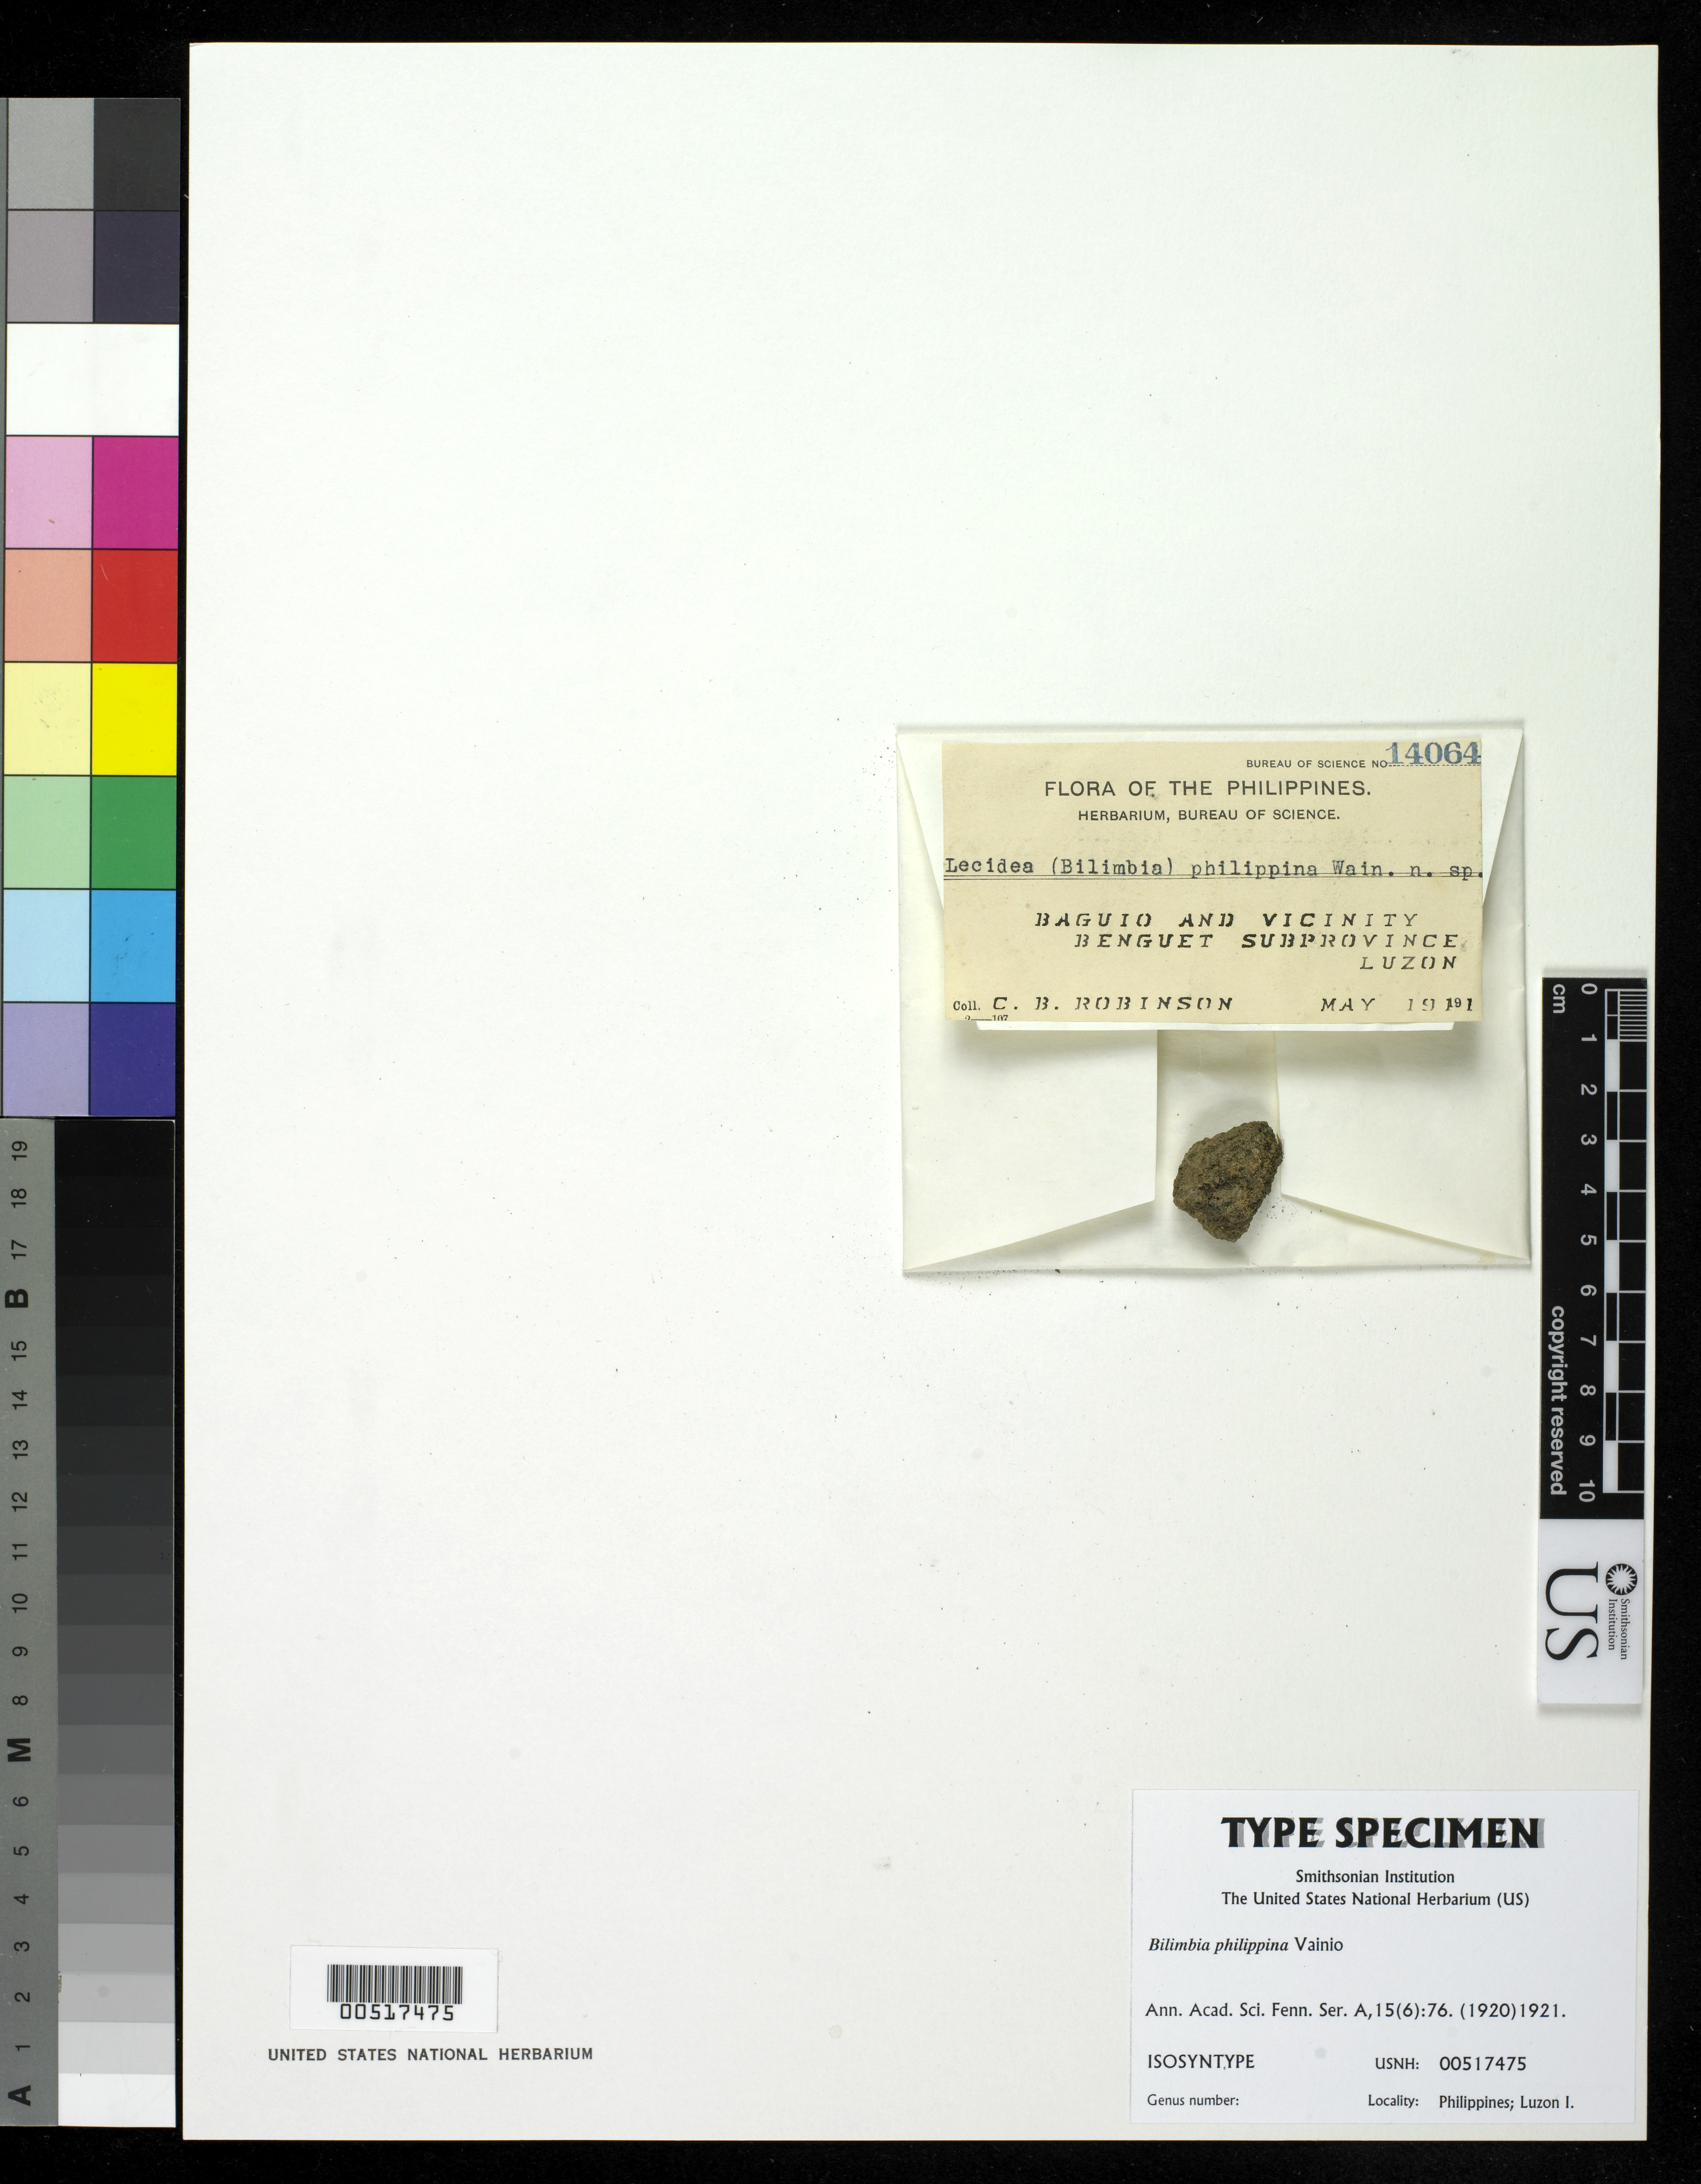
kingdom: Fungi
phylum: Ascomycota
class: Lecanoromycetes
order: Lecanorales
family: Ramalinaceae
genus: Bilimbia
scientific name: Bilimbia philippina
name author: Vain.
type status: Isosyntype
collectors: C. Robinson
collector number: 14064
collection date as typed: May 1911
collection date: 1911-05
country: Philippines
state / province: Cordillera (Administrative Region)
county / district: Benguet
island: Luzon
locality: Baguio & vicinity.